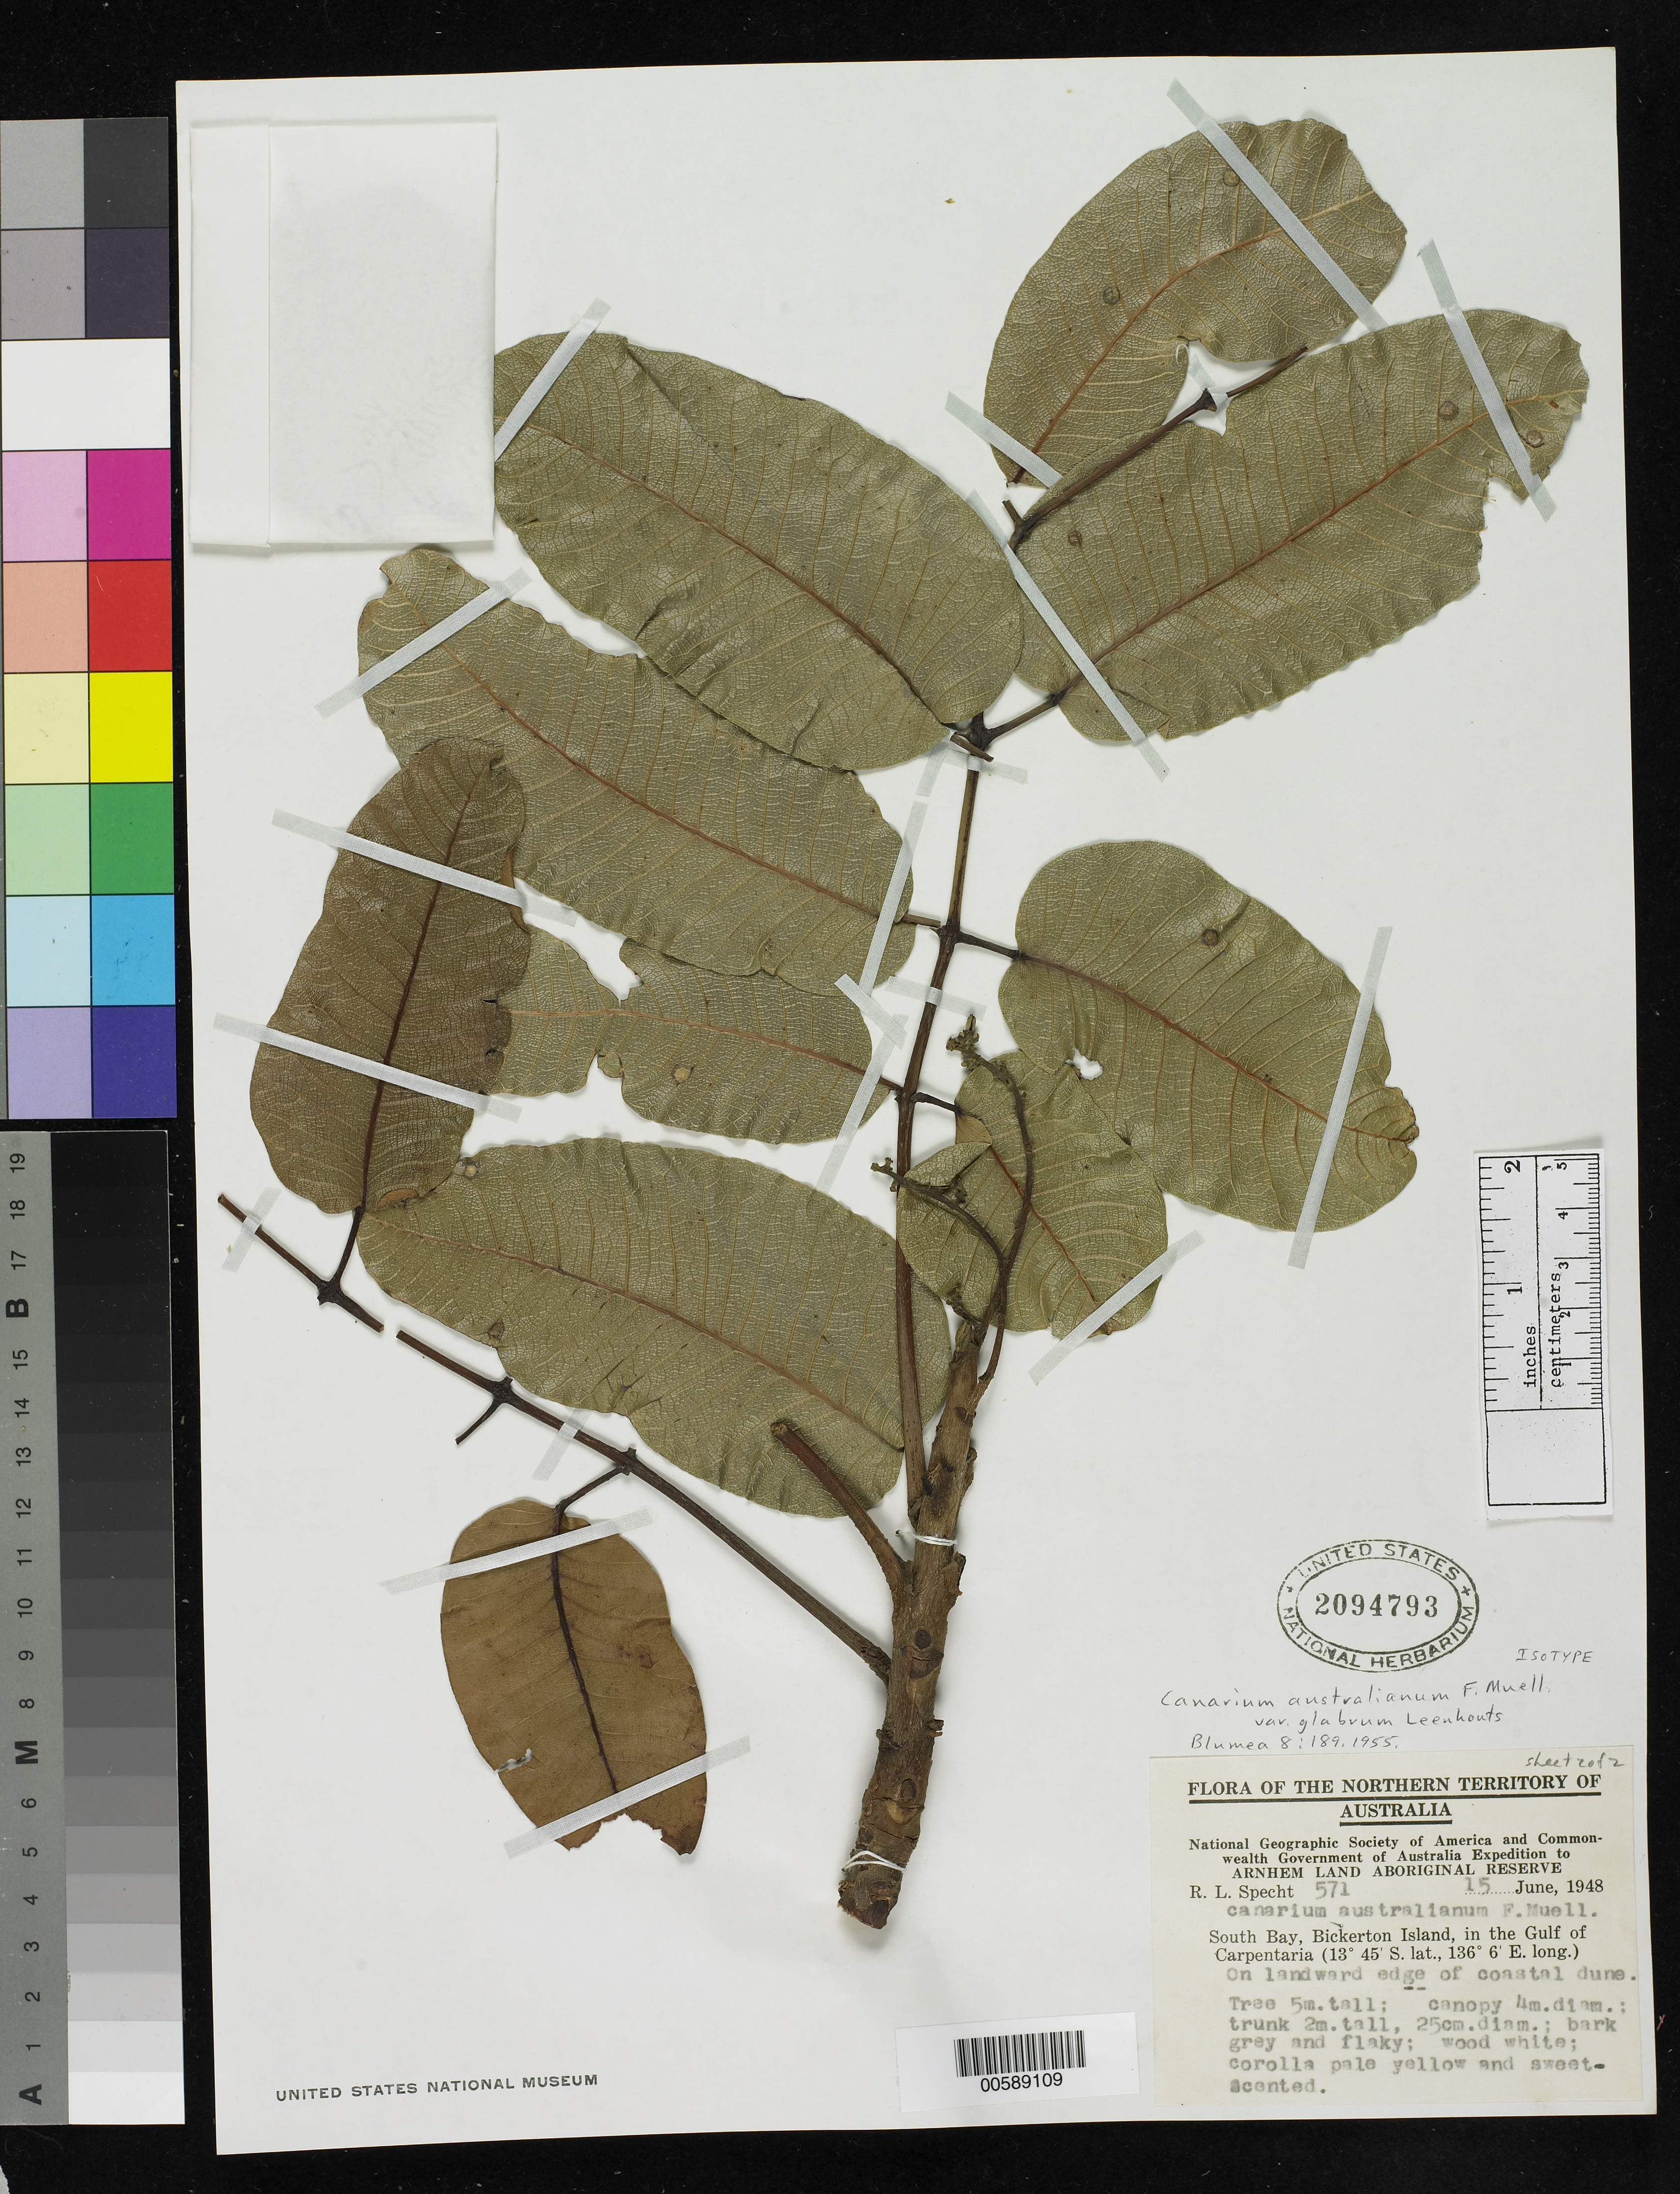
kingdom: Plantae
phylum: Tracheophyta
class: Magnoliopsida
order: Sapindales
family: Burseraceae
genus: Canarium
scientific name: Canarium australianum var. glabrum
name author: Leenh.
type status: Isotype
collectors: R. L. Specht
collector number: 571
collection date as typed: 15 Jun 1948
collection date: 1948-06-15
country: Australia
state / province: Northern Territory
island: Bickerton Island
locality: South Bay, Bickerton Island, in Gulf of Carpentaria.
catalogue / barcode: US 2094793